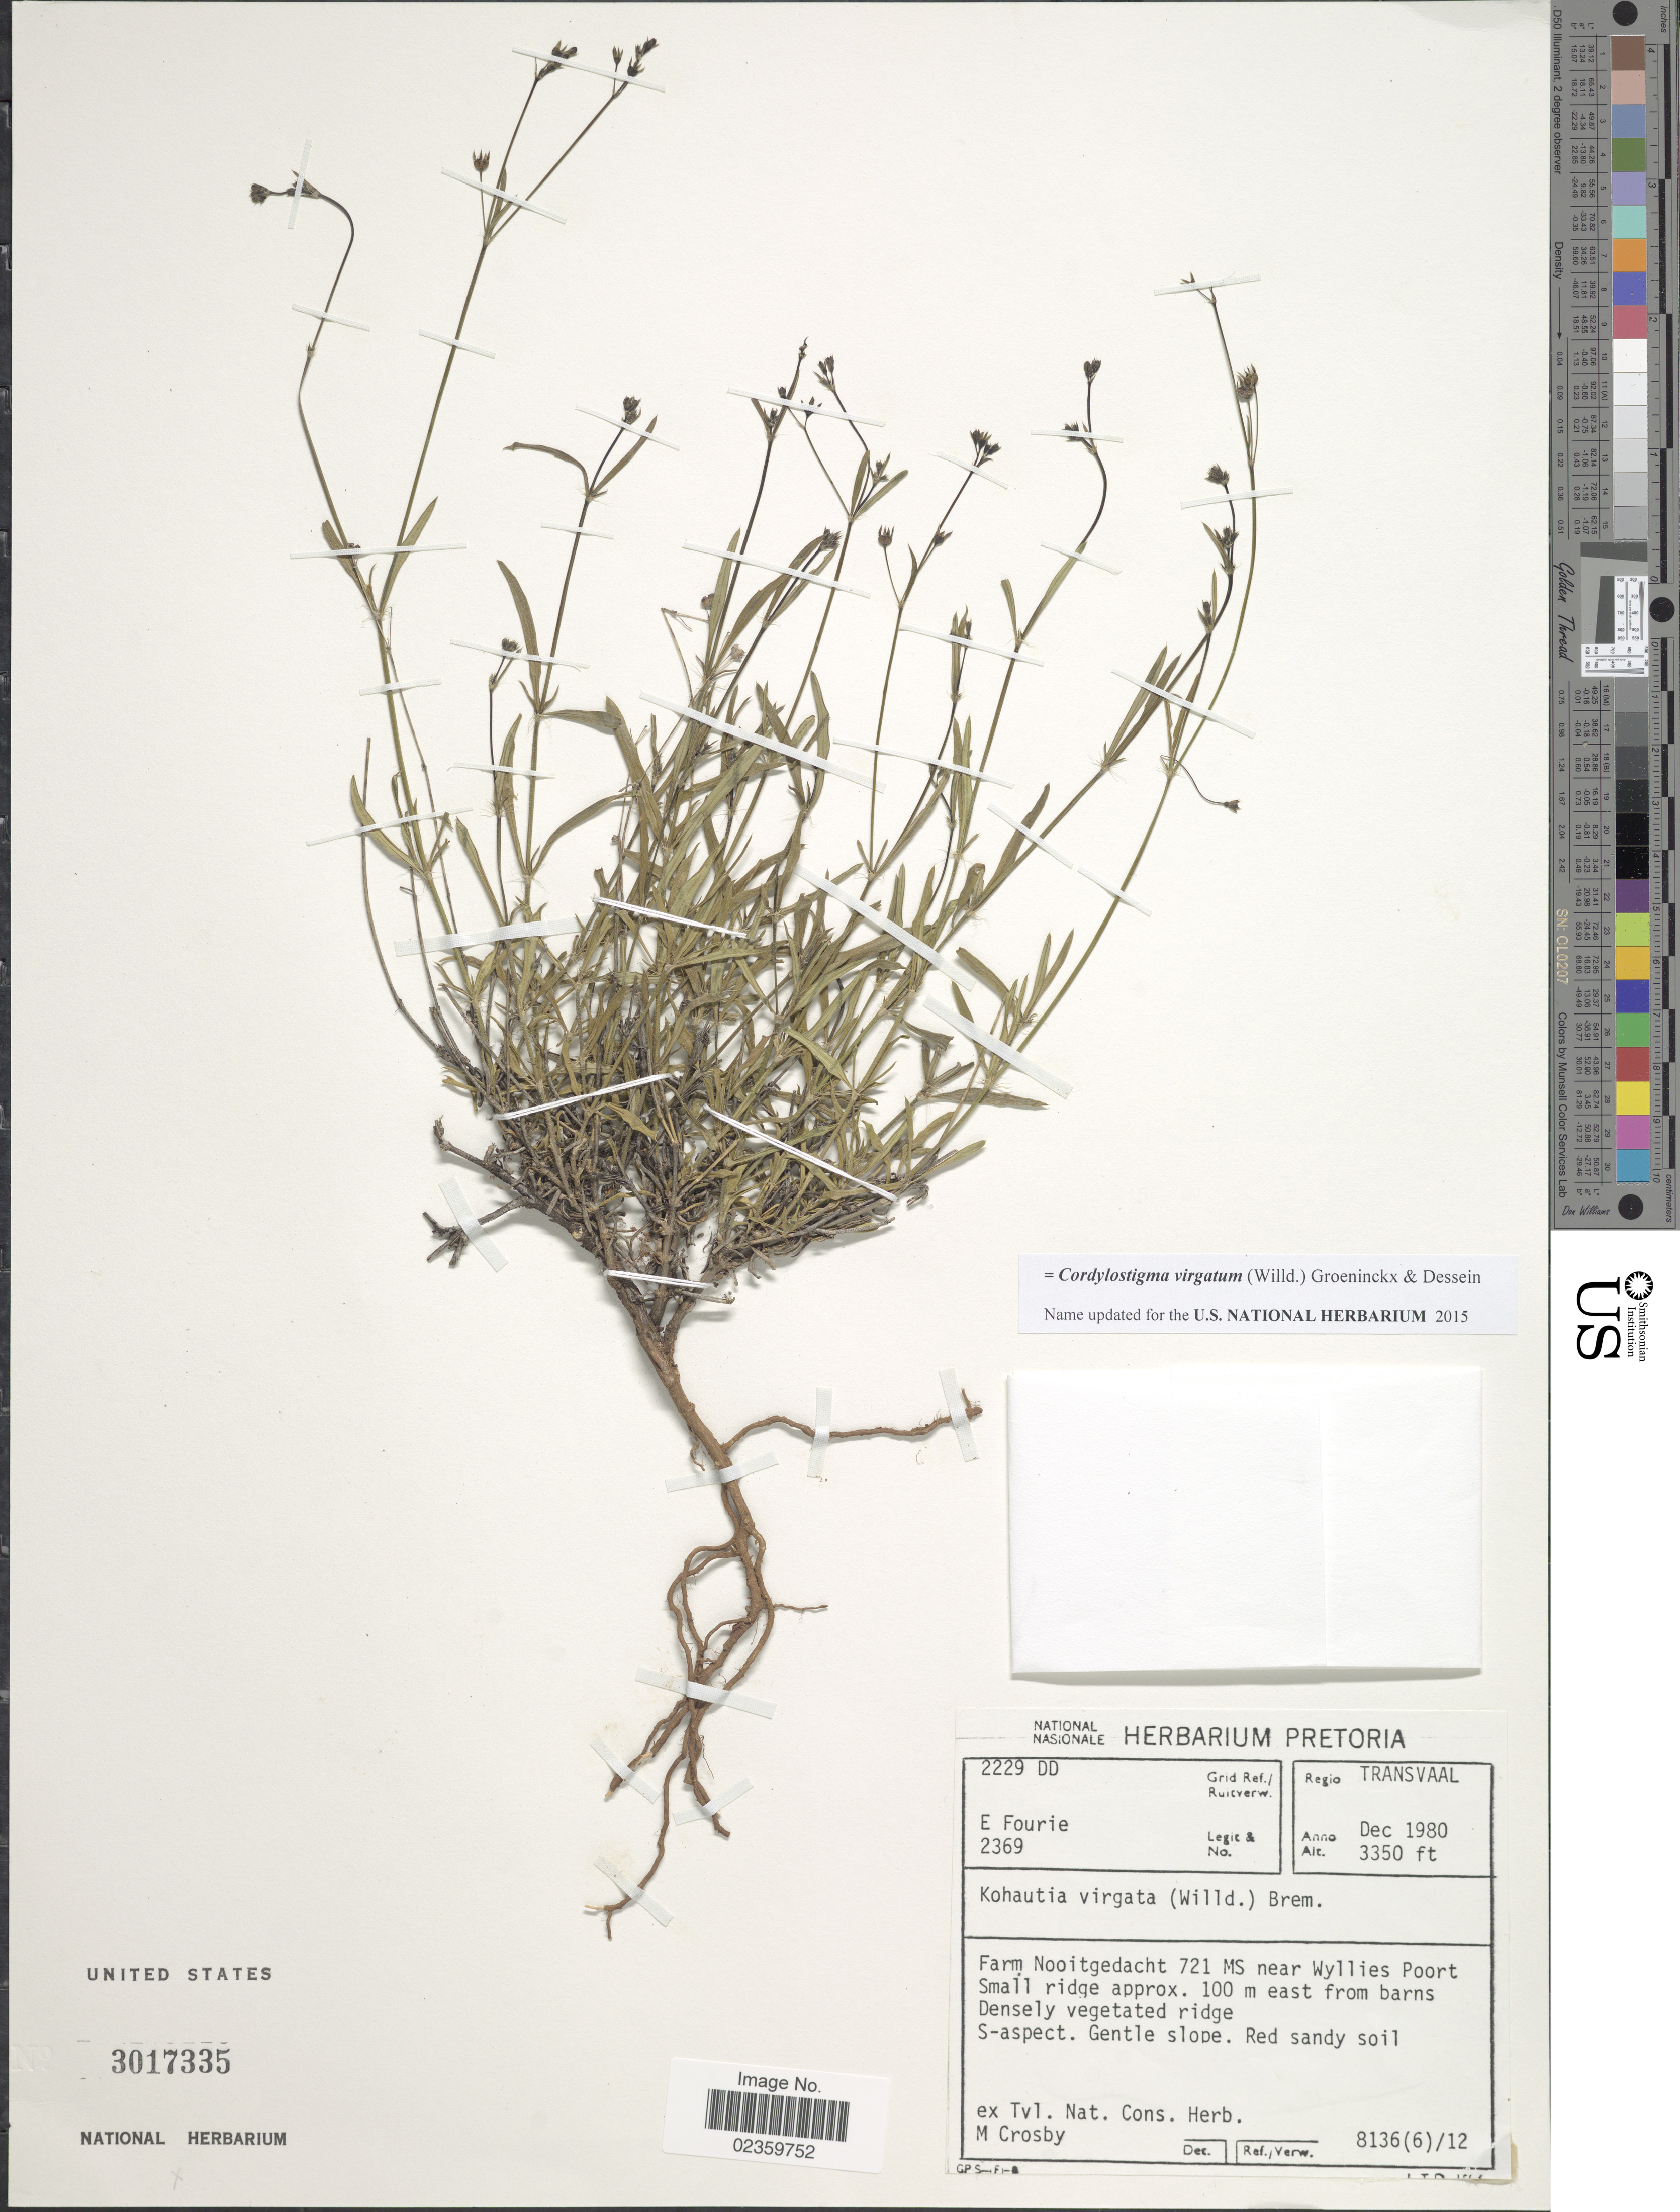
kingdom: Plantae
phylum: Tracheophyta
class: Magnoliopsida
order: Gentianales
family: Rubiaceae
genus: Cordylostigma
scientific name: Cordylostigma virgatum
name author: (Willd.) Groeninckx & Dessein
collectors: E. Fourie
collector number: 2369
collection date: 1980-12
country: South Africa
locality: Transvaal, Farm Nooitgedacht 721 MS near Wyllies Poort Small ridge approx. 100 m east from barns Densely vegetated ridge S-aspect.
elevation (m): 1021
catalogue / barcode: US 3017335